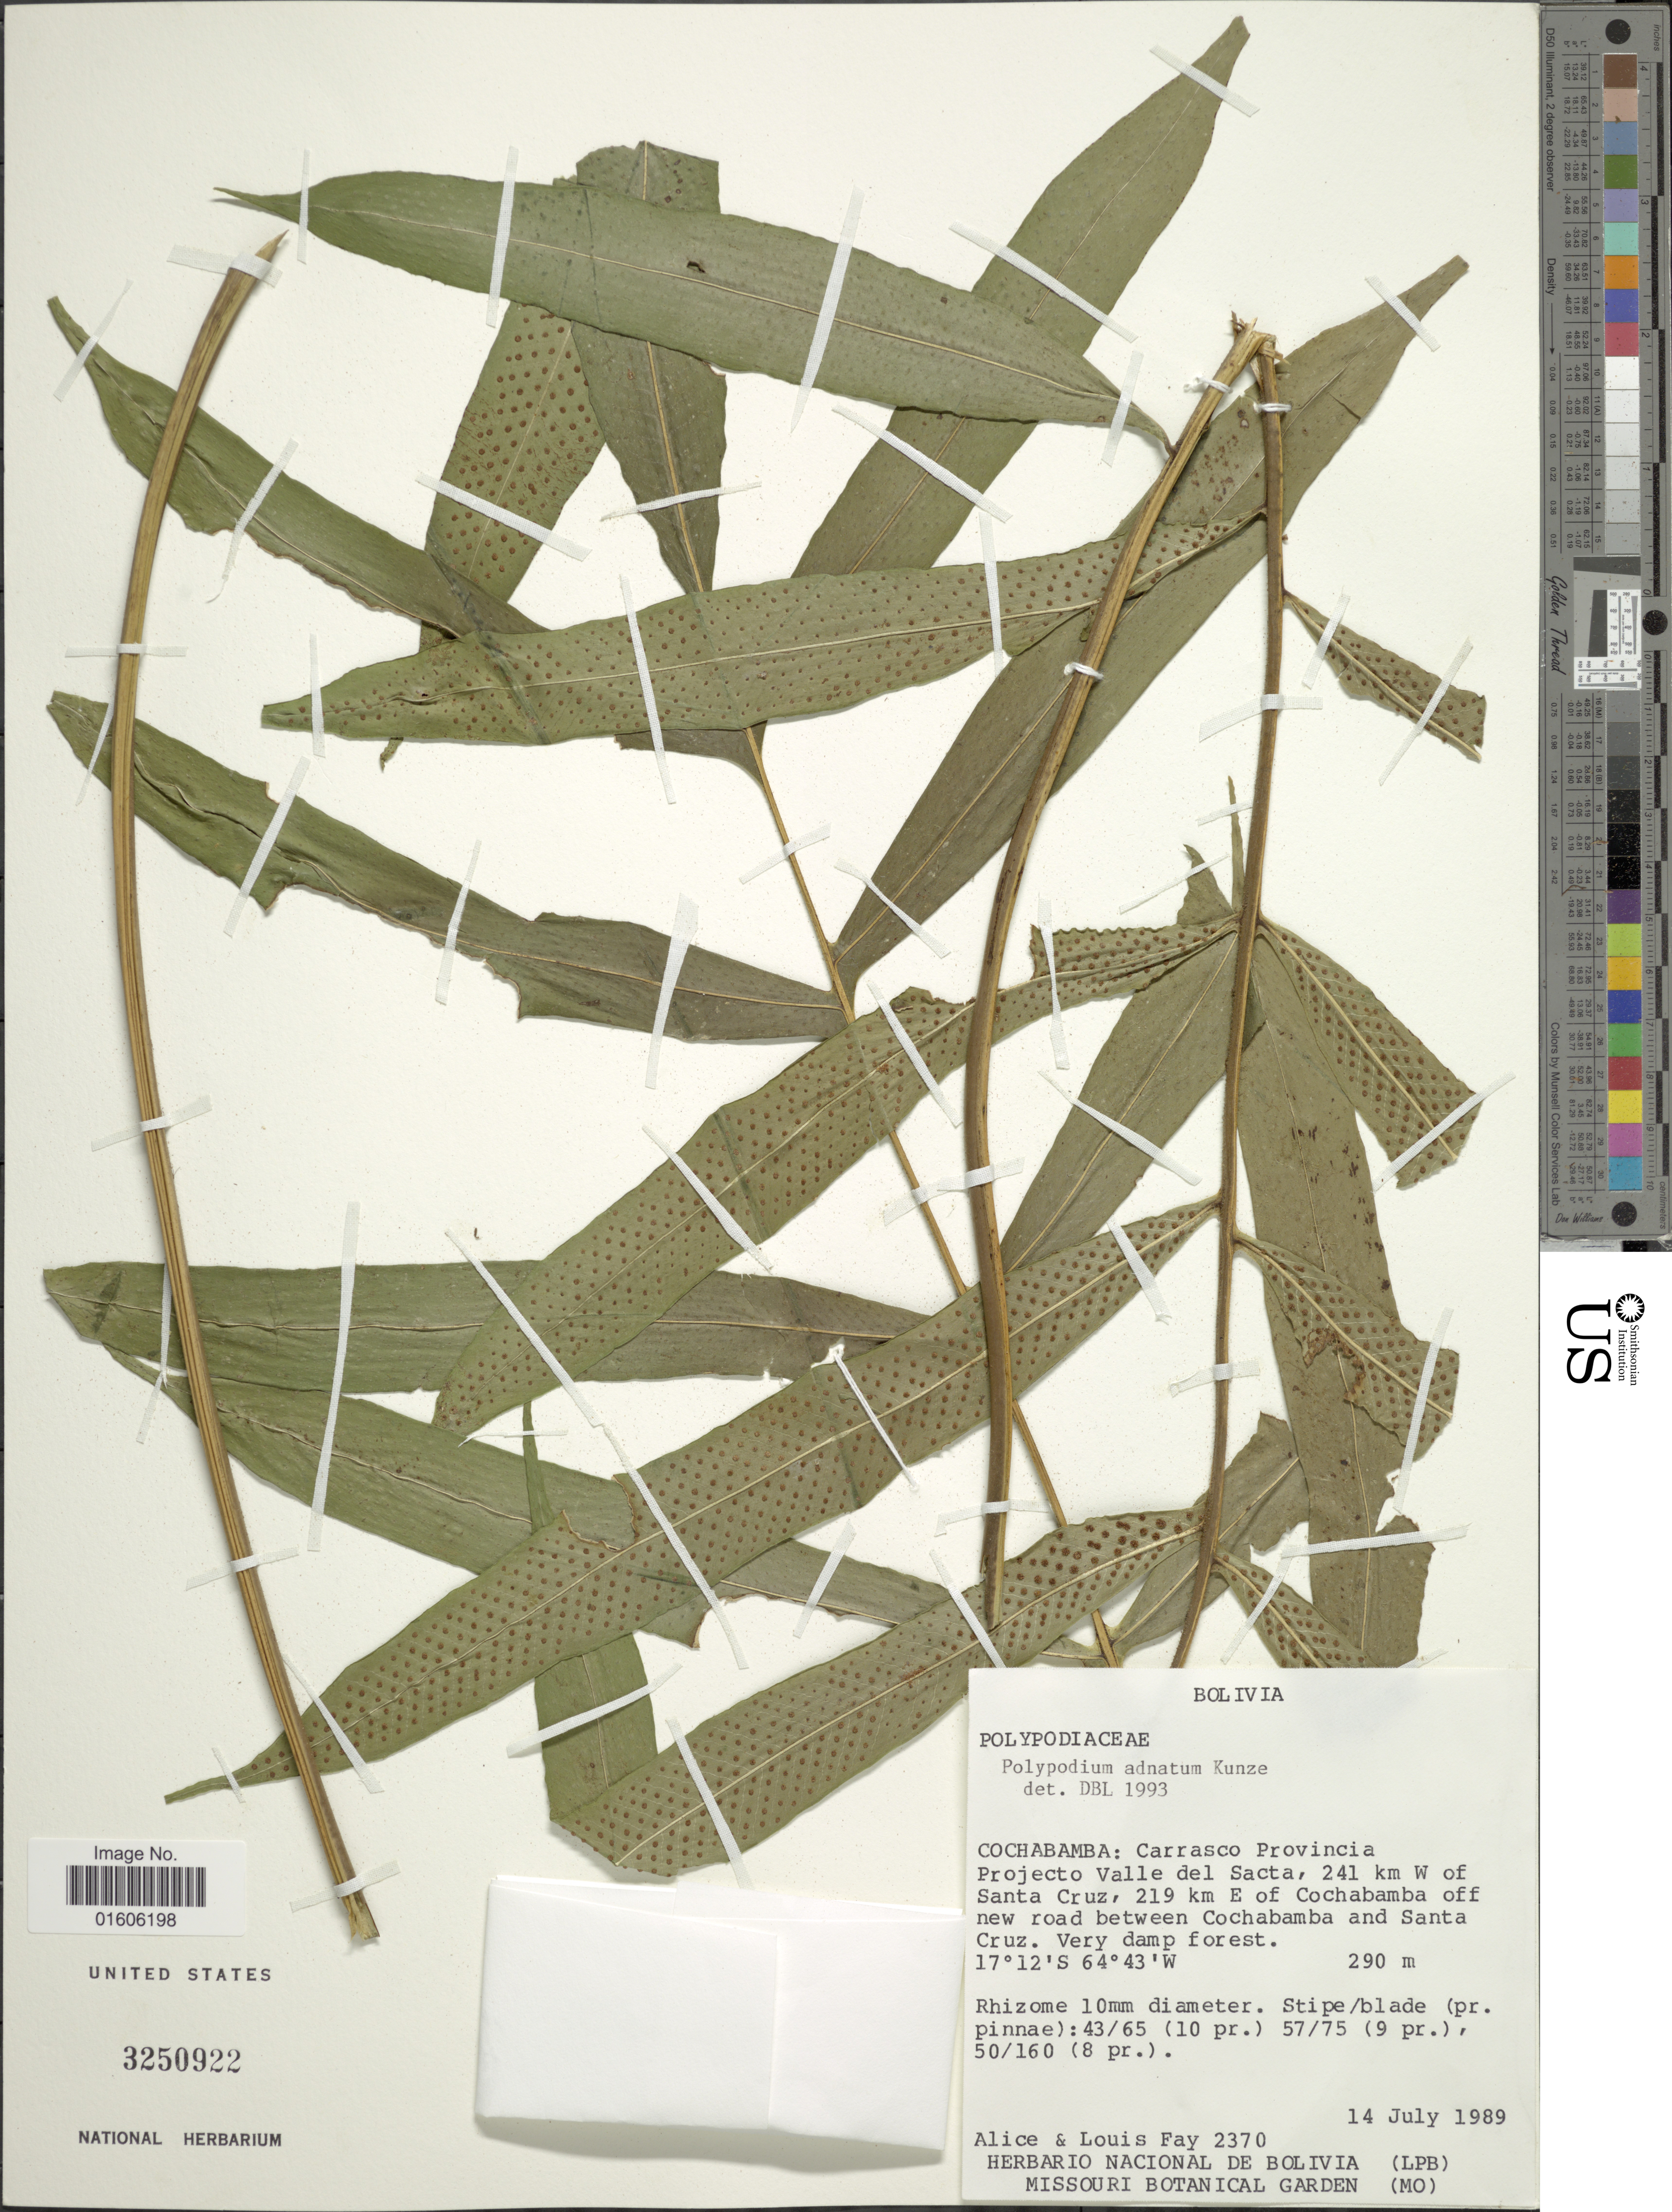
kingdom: Plantae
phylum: Tracheophyta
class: Polypodiopsida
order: Polypodiales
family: Polypodiaceae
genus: Serpocaulon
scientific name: Serpocaulon fraxinifolium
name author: (Jacq.) A.R. Sm.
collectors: A. Fay & L. Fay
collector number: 2370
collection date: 1989-07-14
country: Bolivia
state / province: Cochabamba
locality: Cochabamba: Carrasco Provincia. Projecto Valle del Sacta, 241 km W of Santa Cruz, 219 km E of Cochabamba off new road between Cochabamba and Santa Cruz.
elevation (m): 290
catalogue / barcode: US 3250922